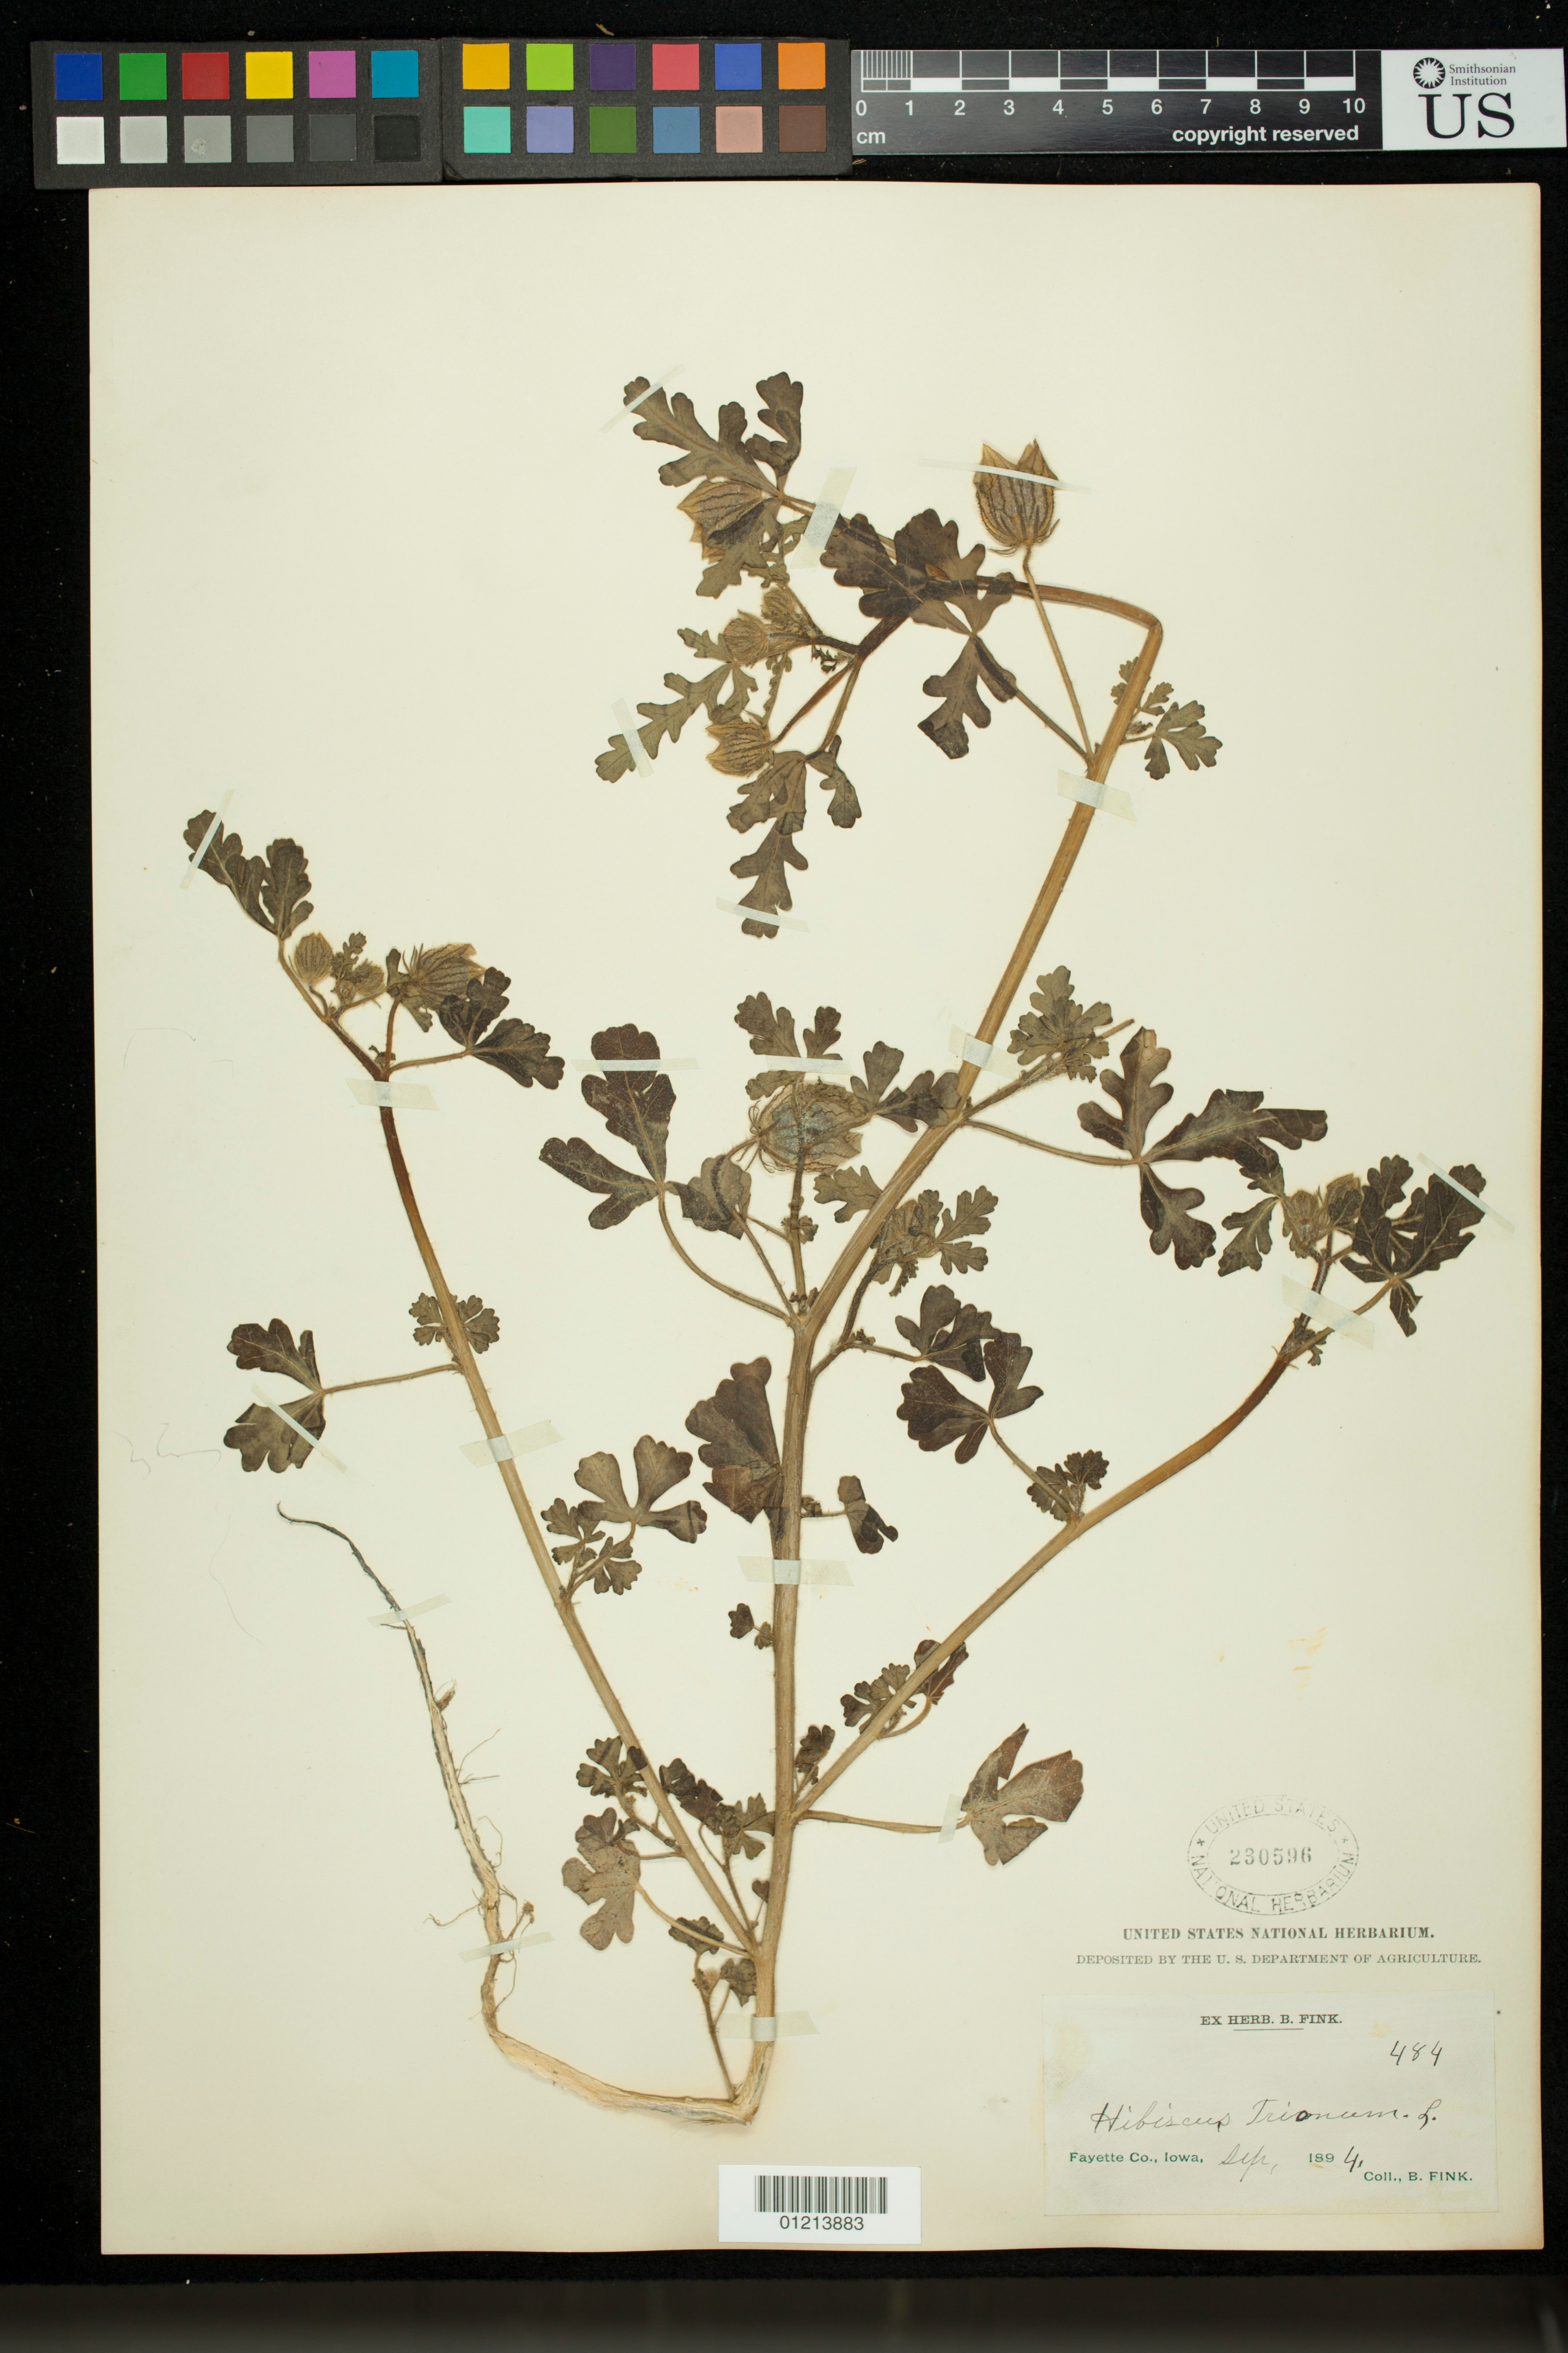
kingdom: Plantae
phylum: Tracheophyta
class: Magnoliopsida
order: Malvales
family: Malvaceae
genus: Hibiscus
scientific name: Hibiscus trionum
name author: L.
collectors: B. Fink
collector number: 484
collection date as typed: Sep 1894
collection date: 1894-09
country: United States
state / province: Iowa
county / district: Fayette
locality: Fayette, Co., Iowa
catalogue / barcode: US 230596